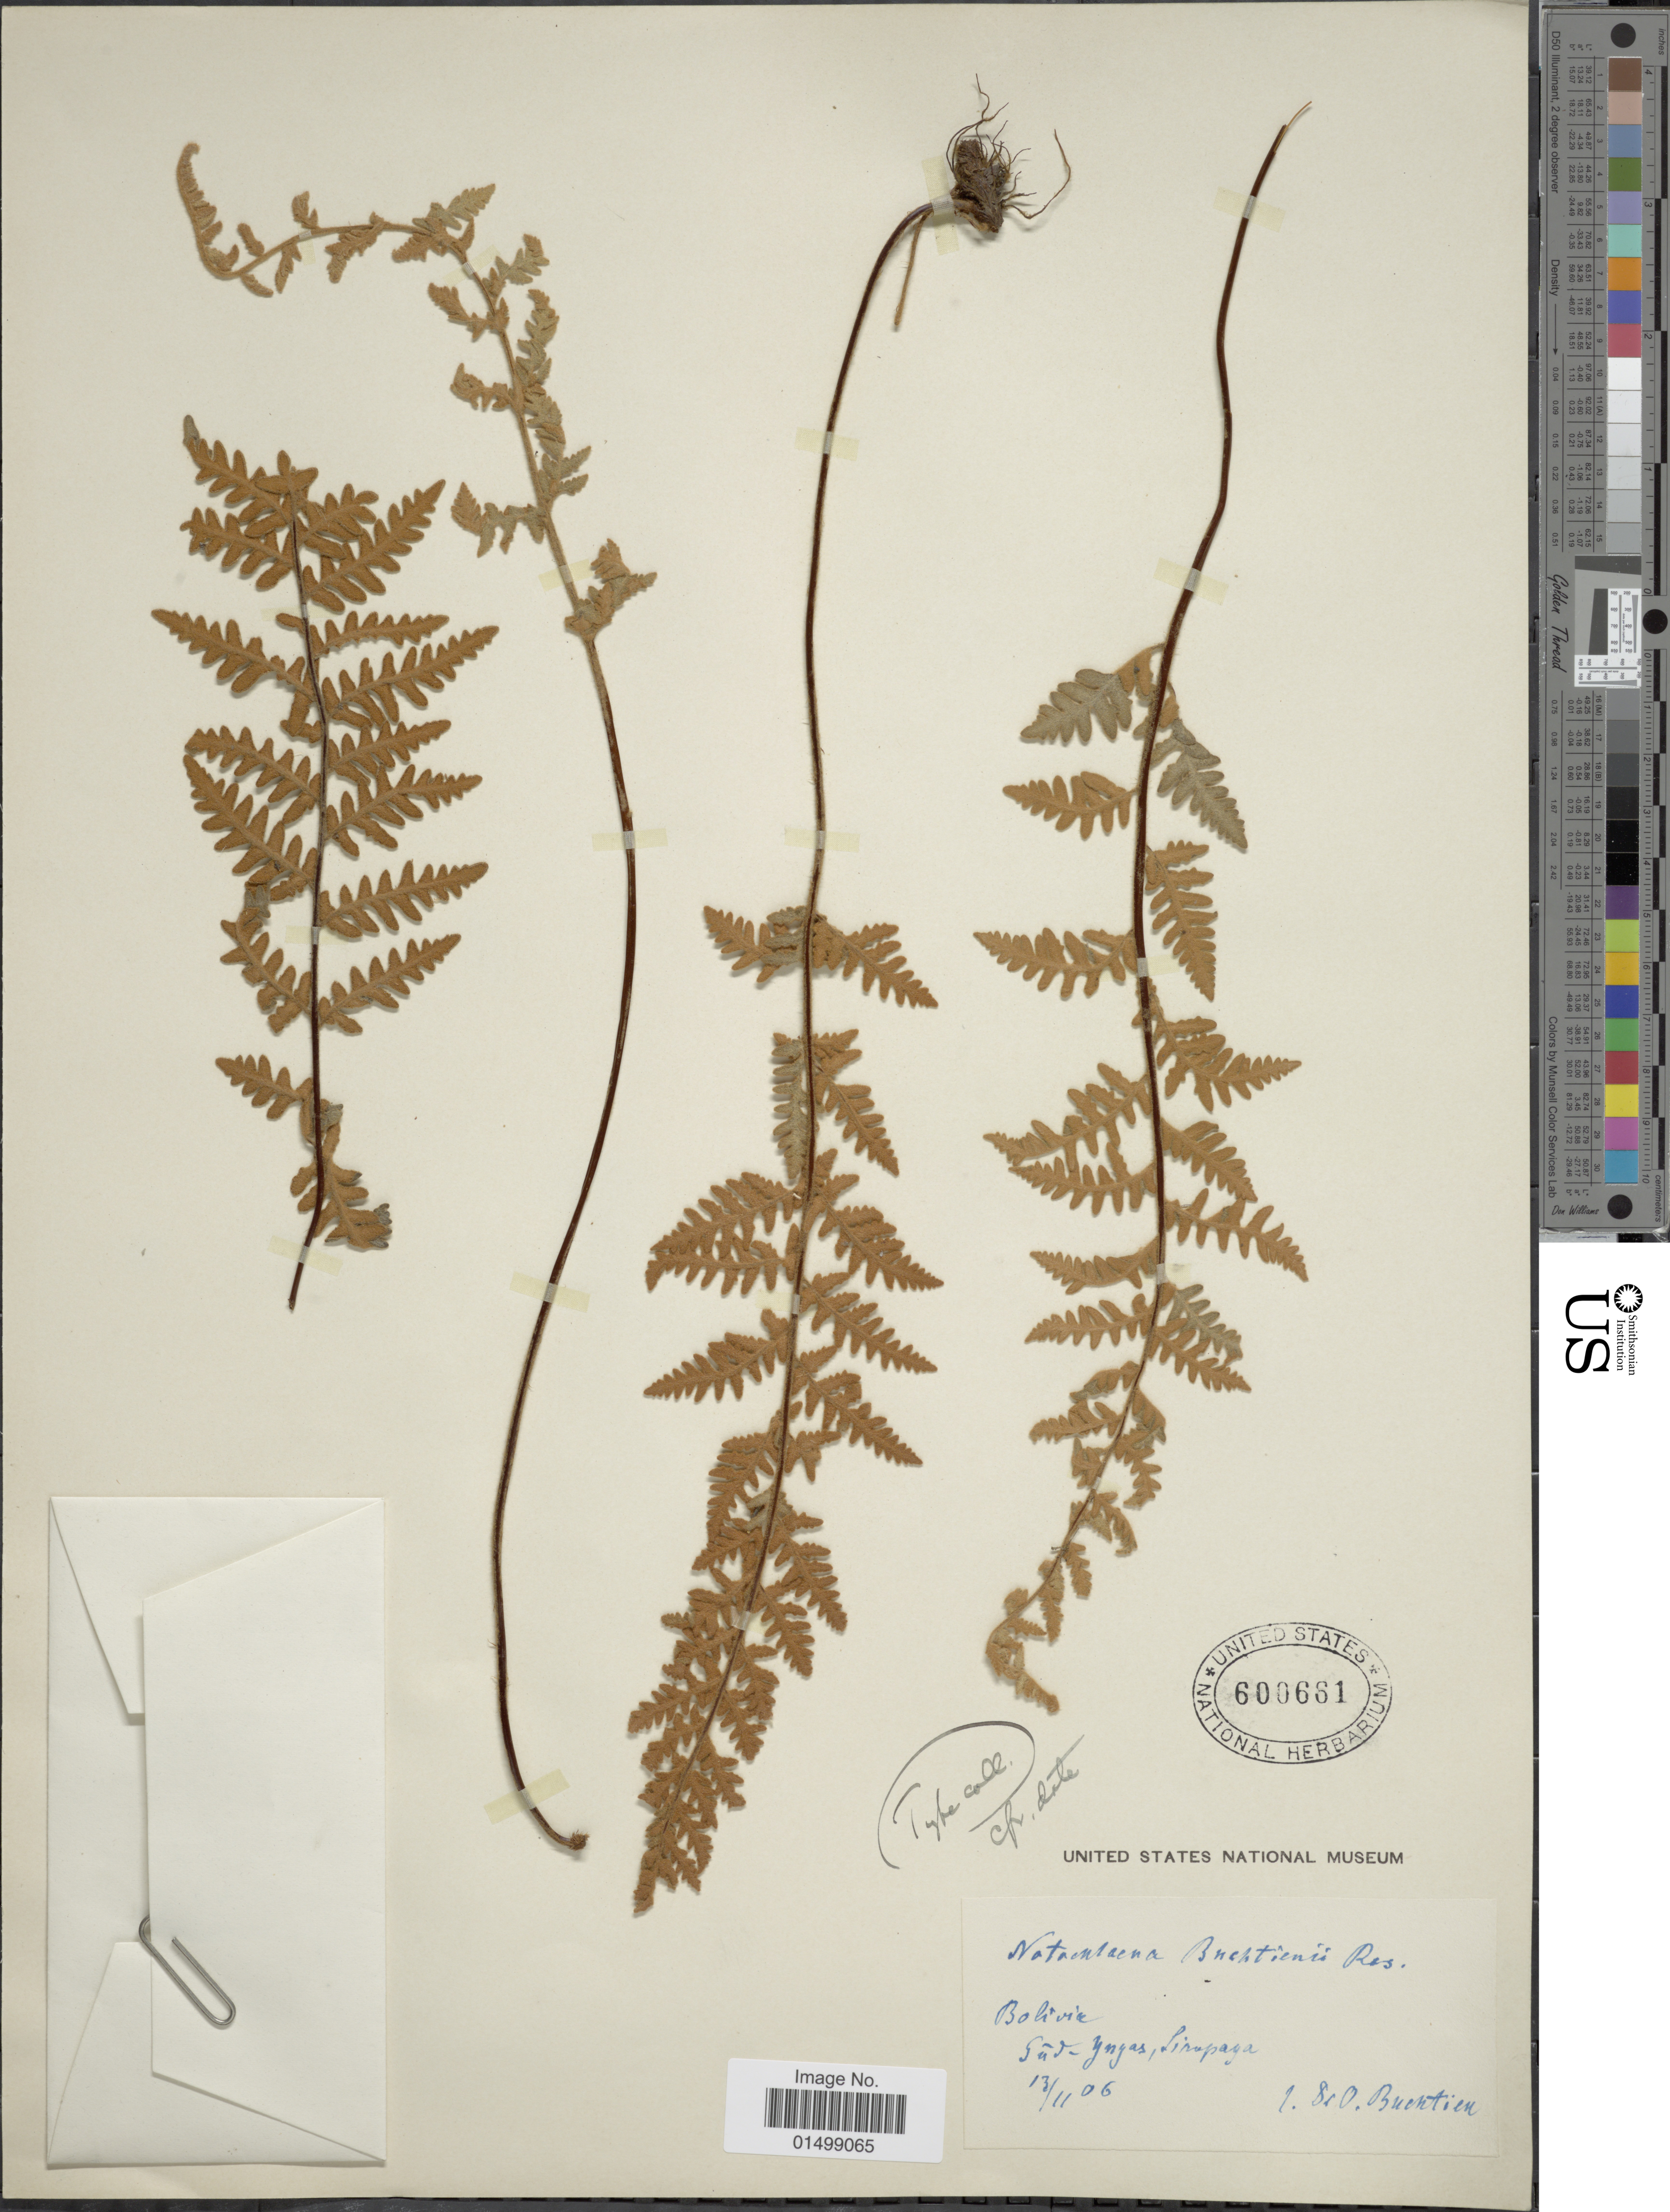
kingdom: Plantae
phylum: Tracheophyta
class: Polypodiopsida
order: Polypodiales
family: Pteridaceae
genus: Cheilanthes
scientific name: Cheilanthes buchtienii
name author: (Rosenst.) R.M. Tryon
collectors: O. Buchtien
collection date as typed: Transcribed d/m/y: 12/11/6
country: Bolivia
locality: Sud-Yungas, Sirupaya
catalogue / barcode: US 600661